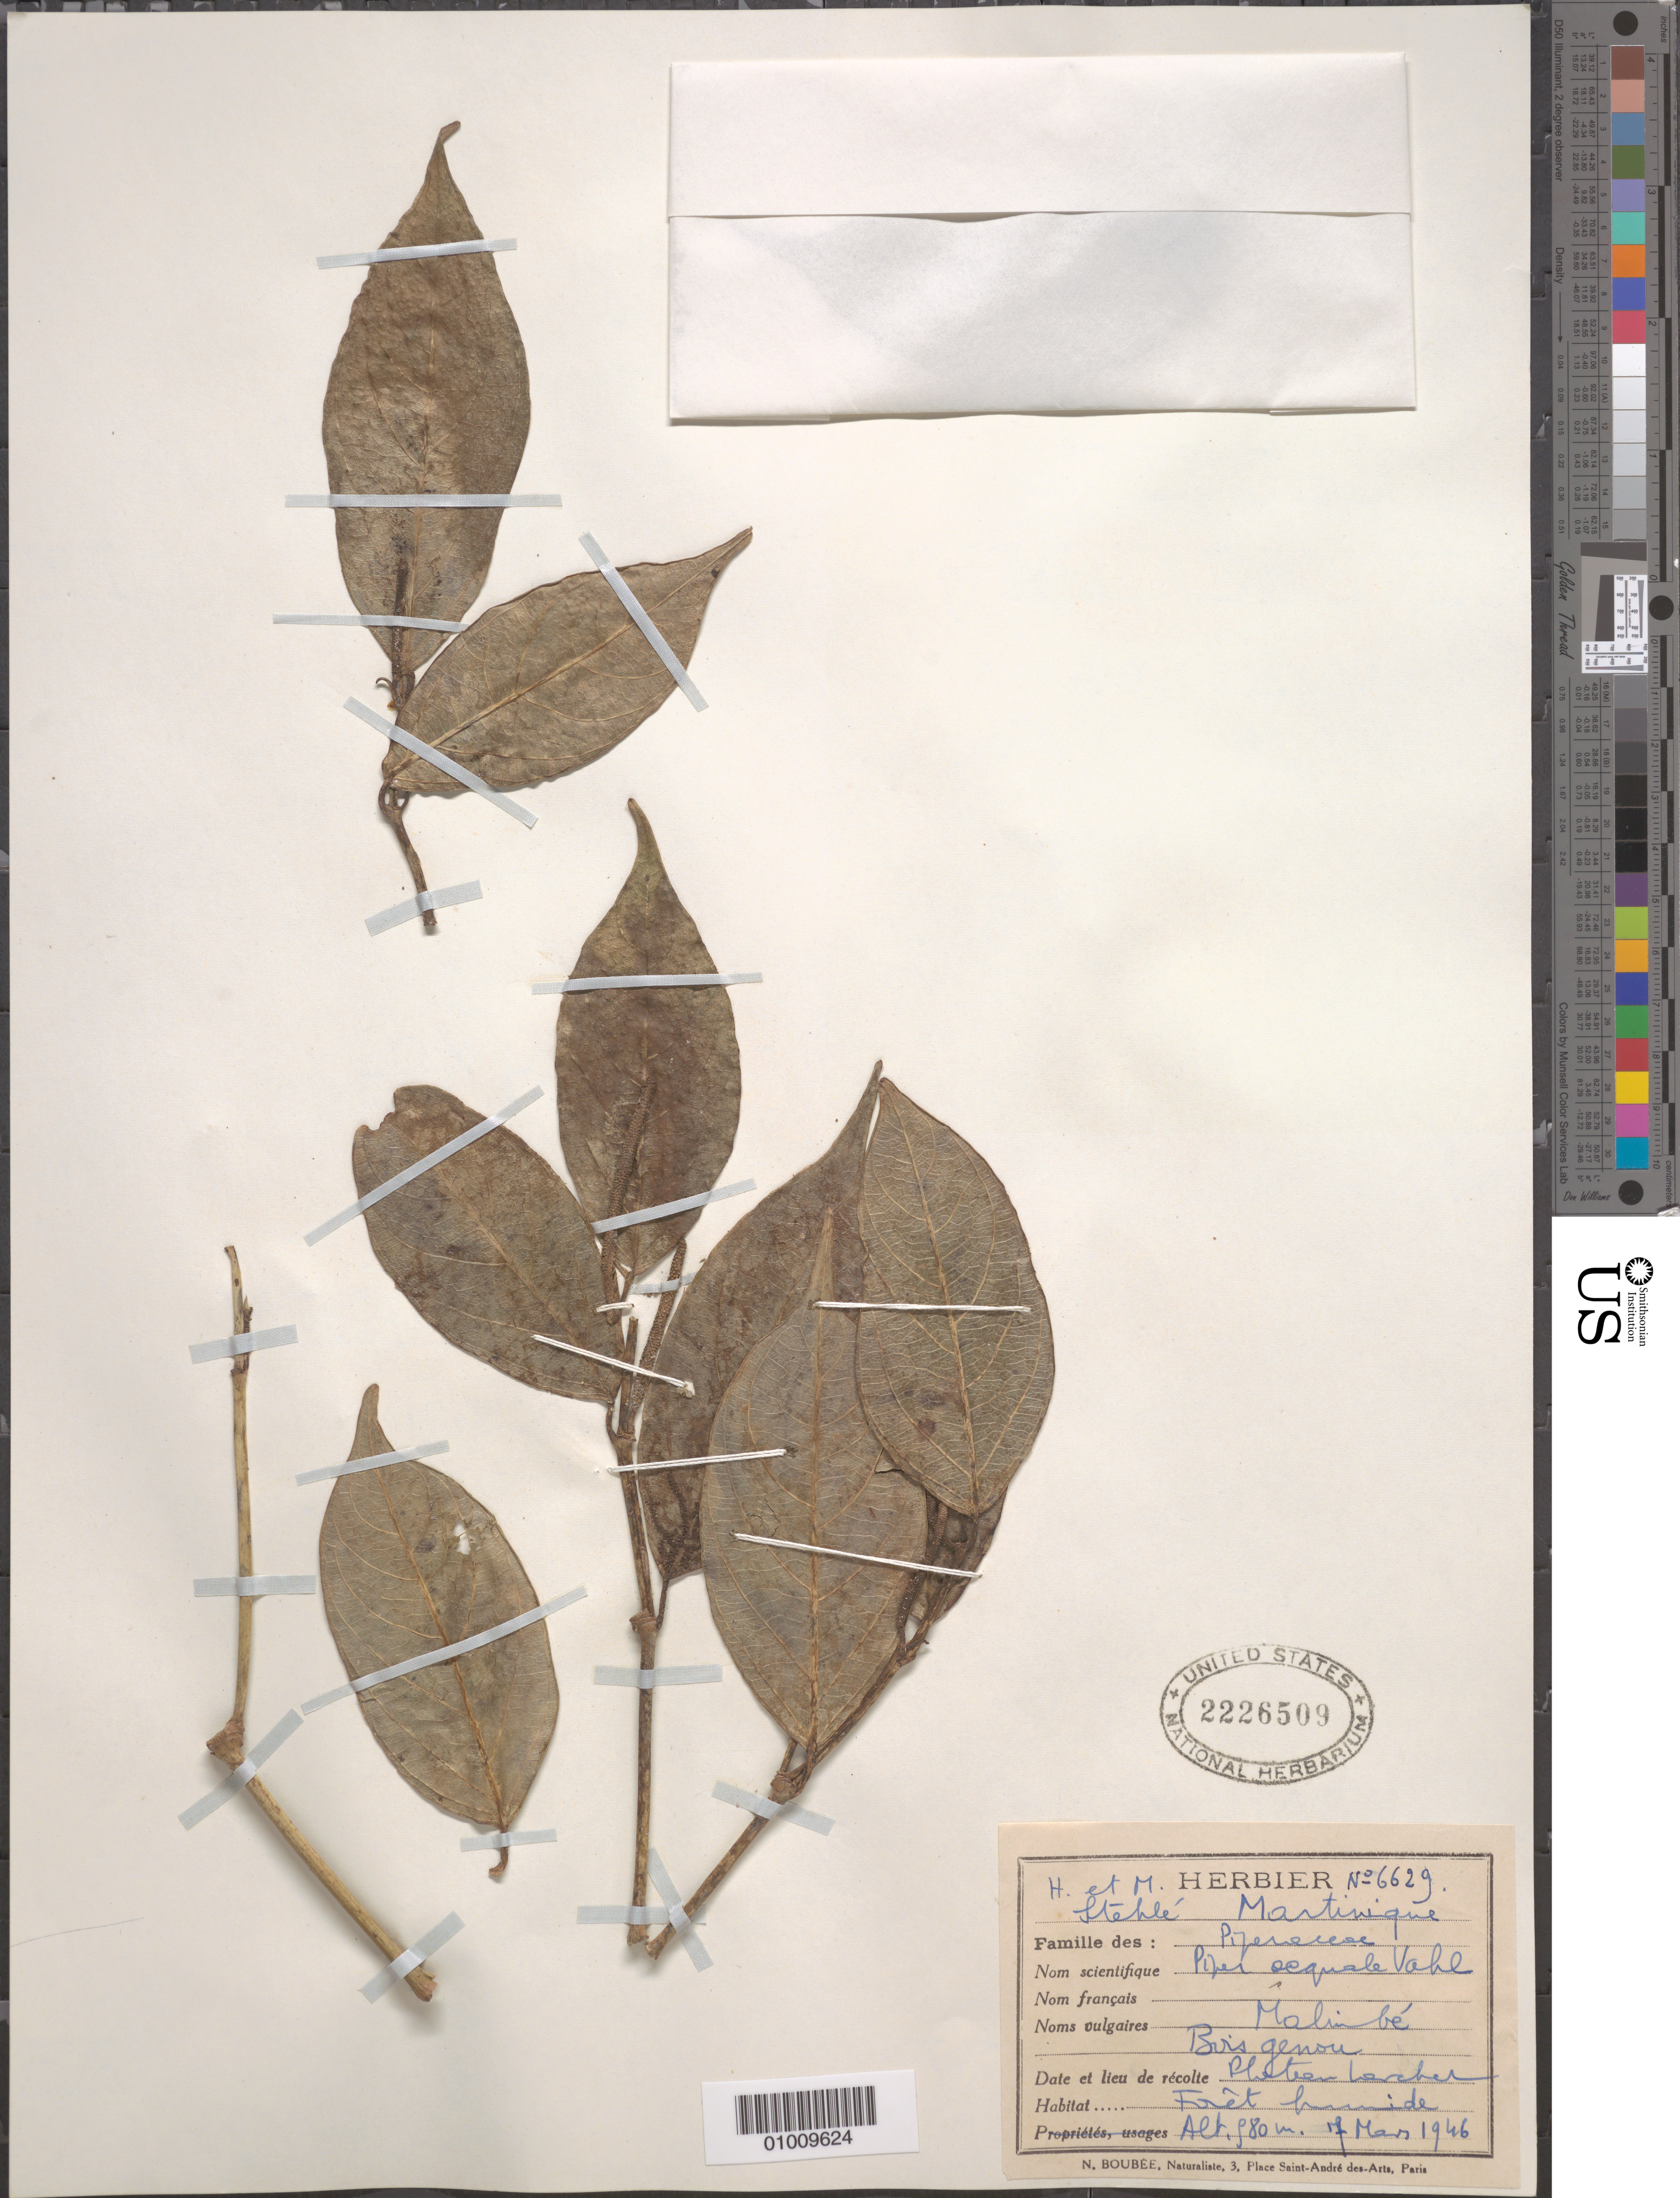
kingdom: Plantae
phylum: Tracheophyta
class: Magnoliopsida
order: Piperales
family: Piperaceae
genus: Piper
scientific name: Piper aequale var. aequale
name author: Vahl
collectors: H. Stehlé & M. Stehlé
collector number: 6629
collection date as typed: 07 Mar 1946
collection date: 1946-03-07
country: Martinique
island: Martinique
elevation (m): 580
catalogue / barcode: US 2226509